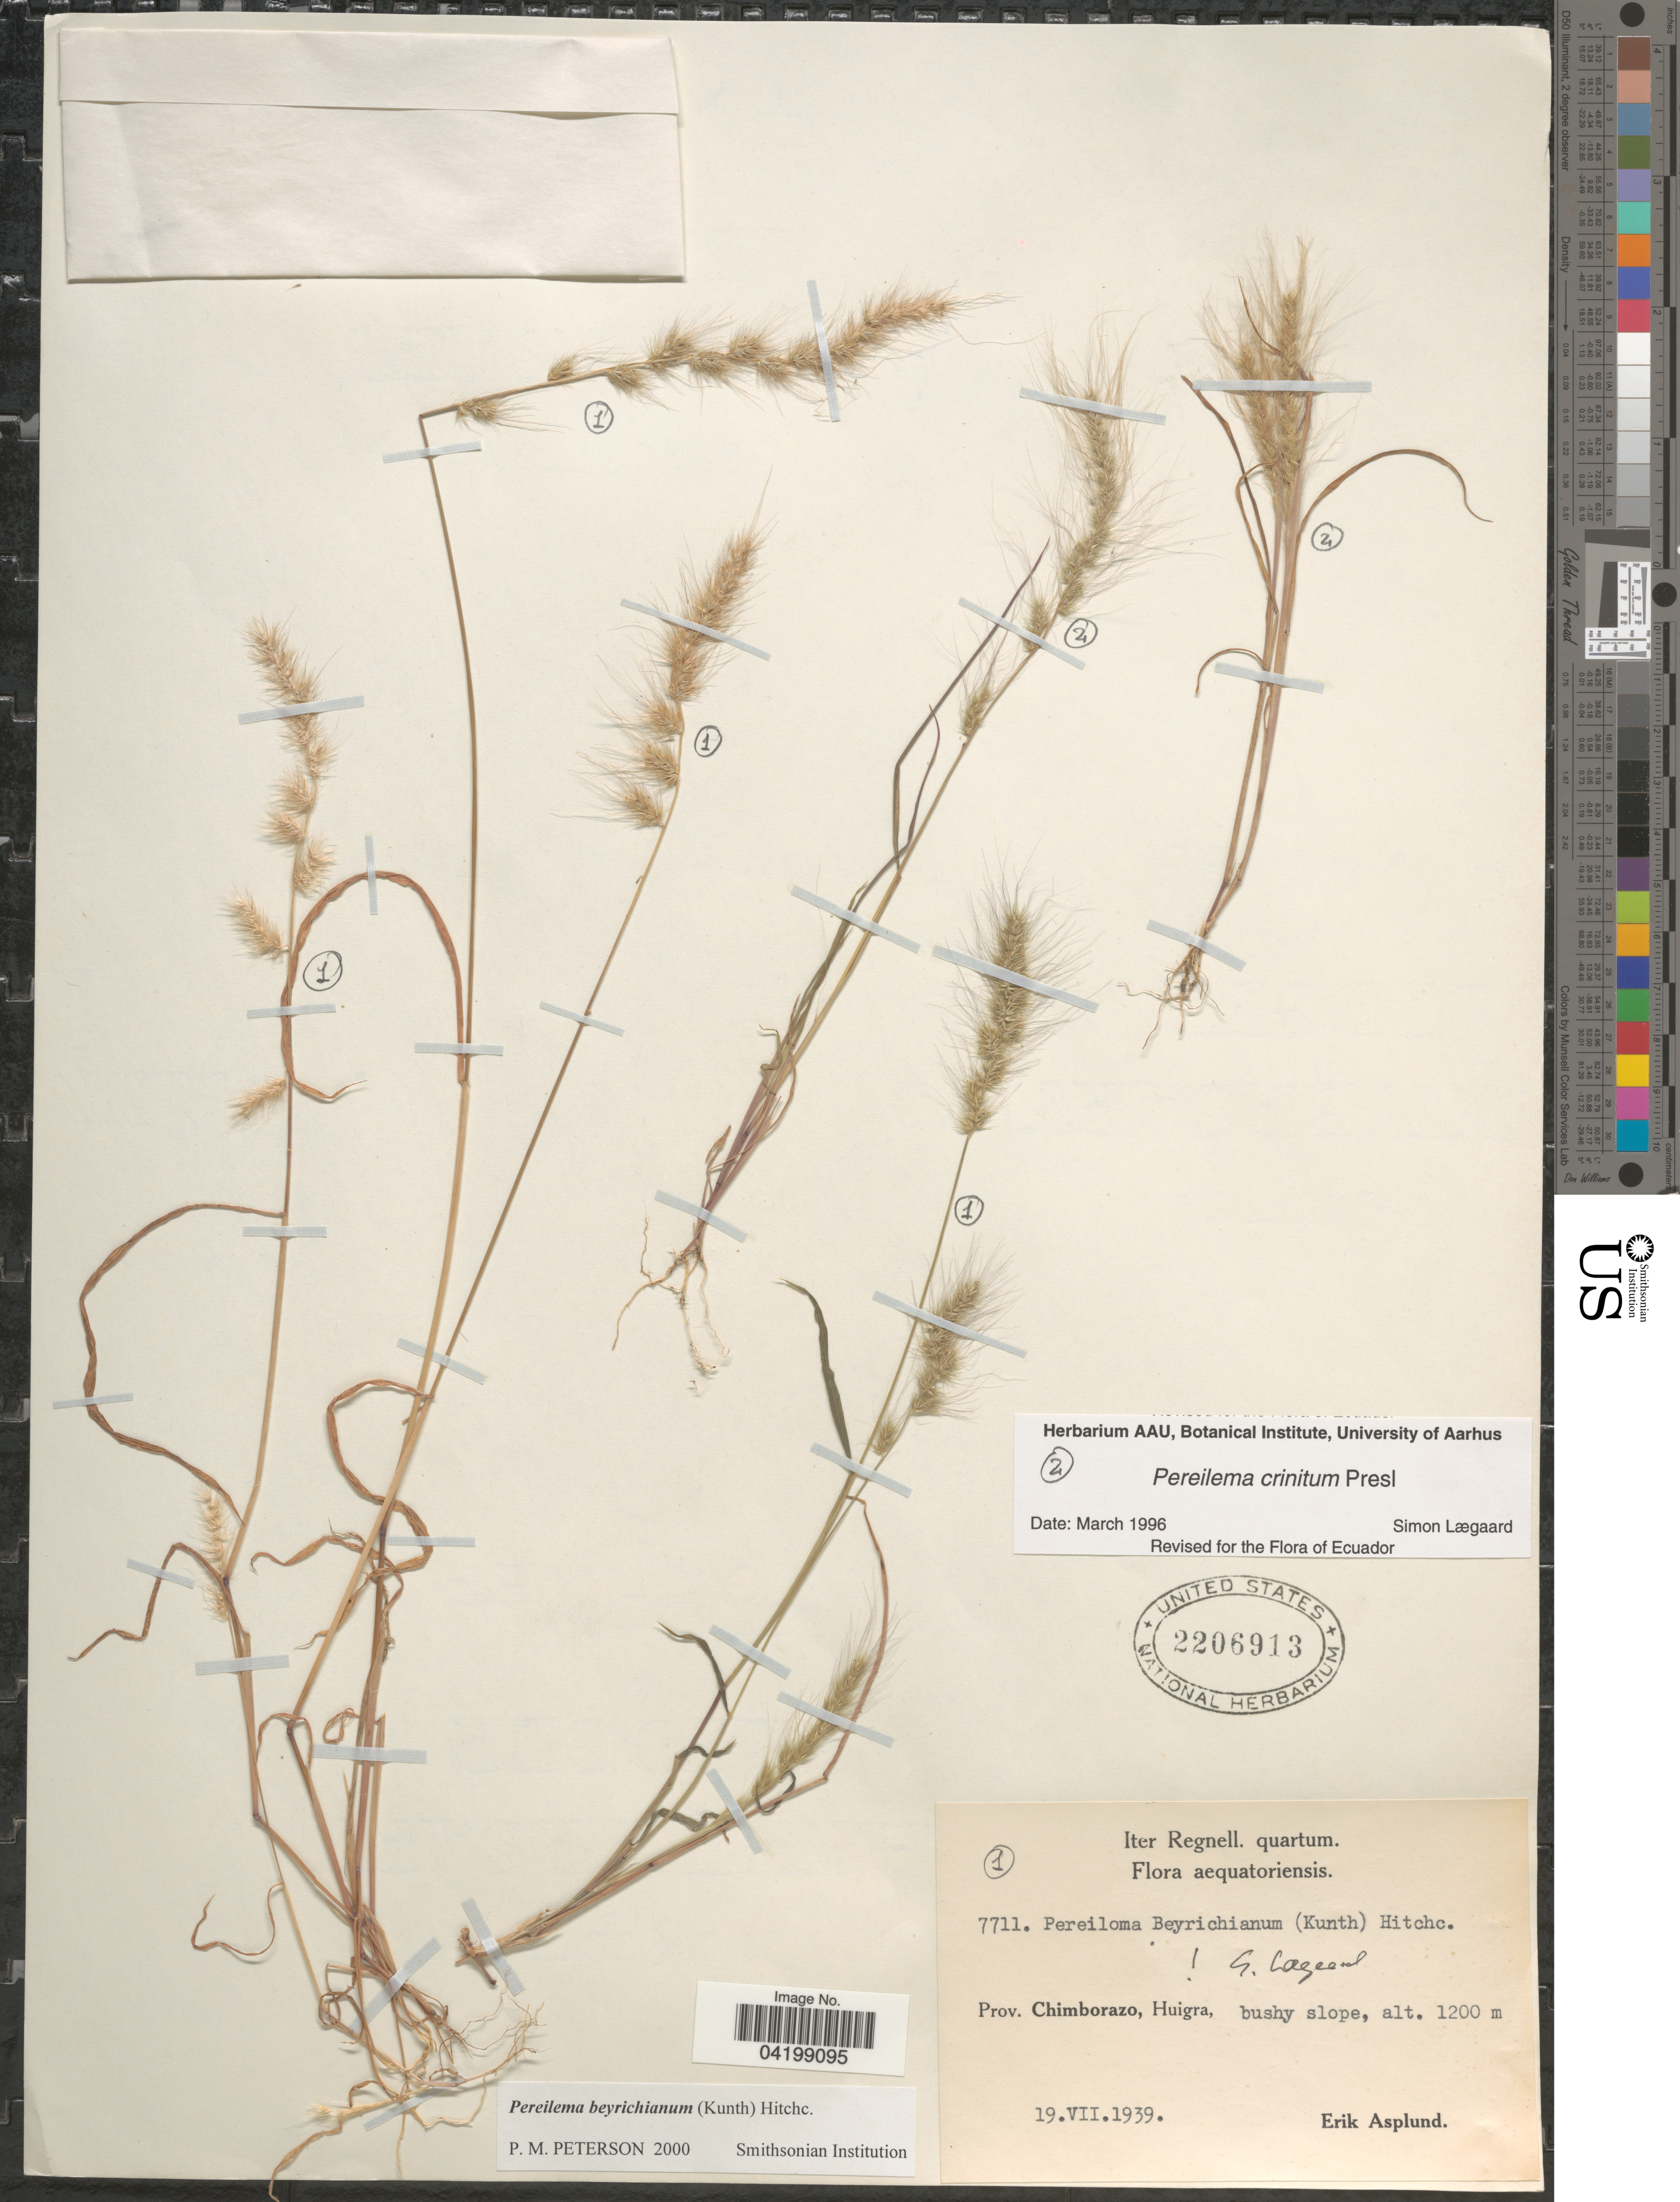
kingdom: Plantae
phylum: Tracheophyta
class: Liliopsida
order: Poales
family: Poaceae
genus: Pereilema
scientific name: Pereilema brasilianum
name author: Trin.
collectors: E. Asplund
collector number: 7711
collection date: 1939-07-19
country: Ecuador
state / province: Chimborazo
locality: Iter Regnell. Huigra.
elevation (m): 1200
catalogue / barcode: US 2206913